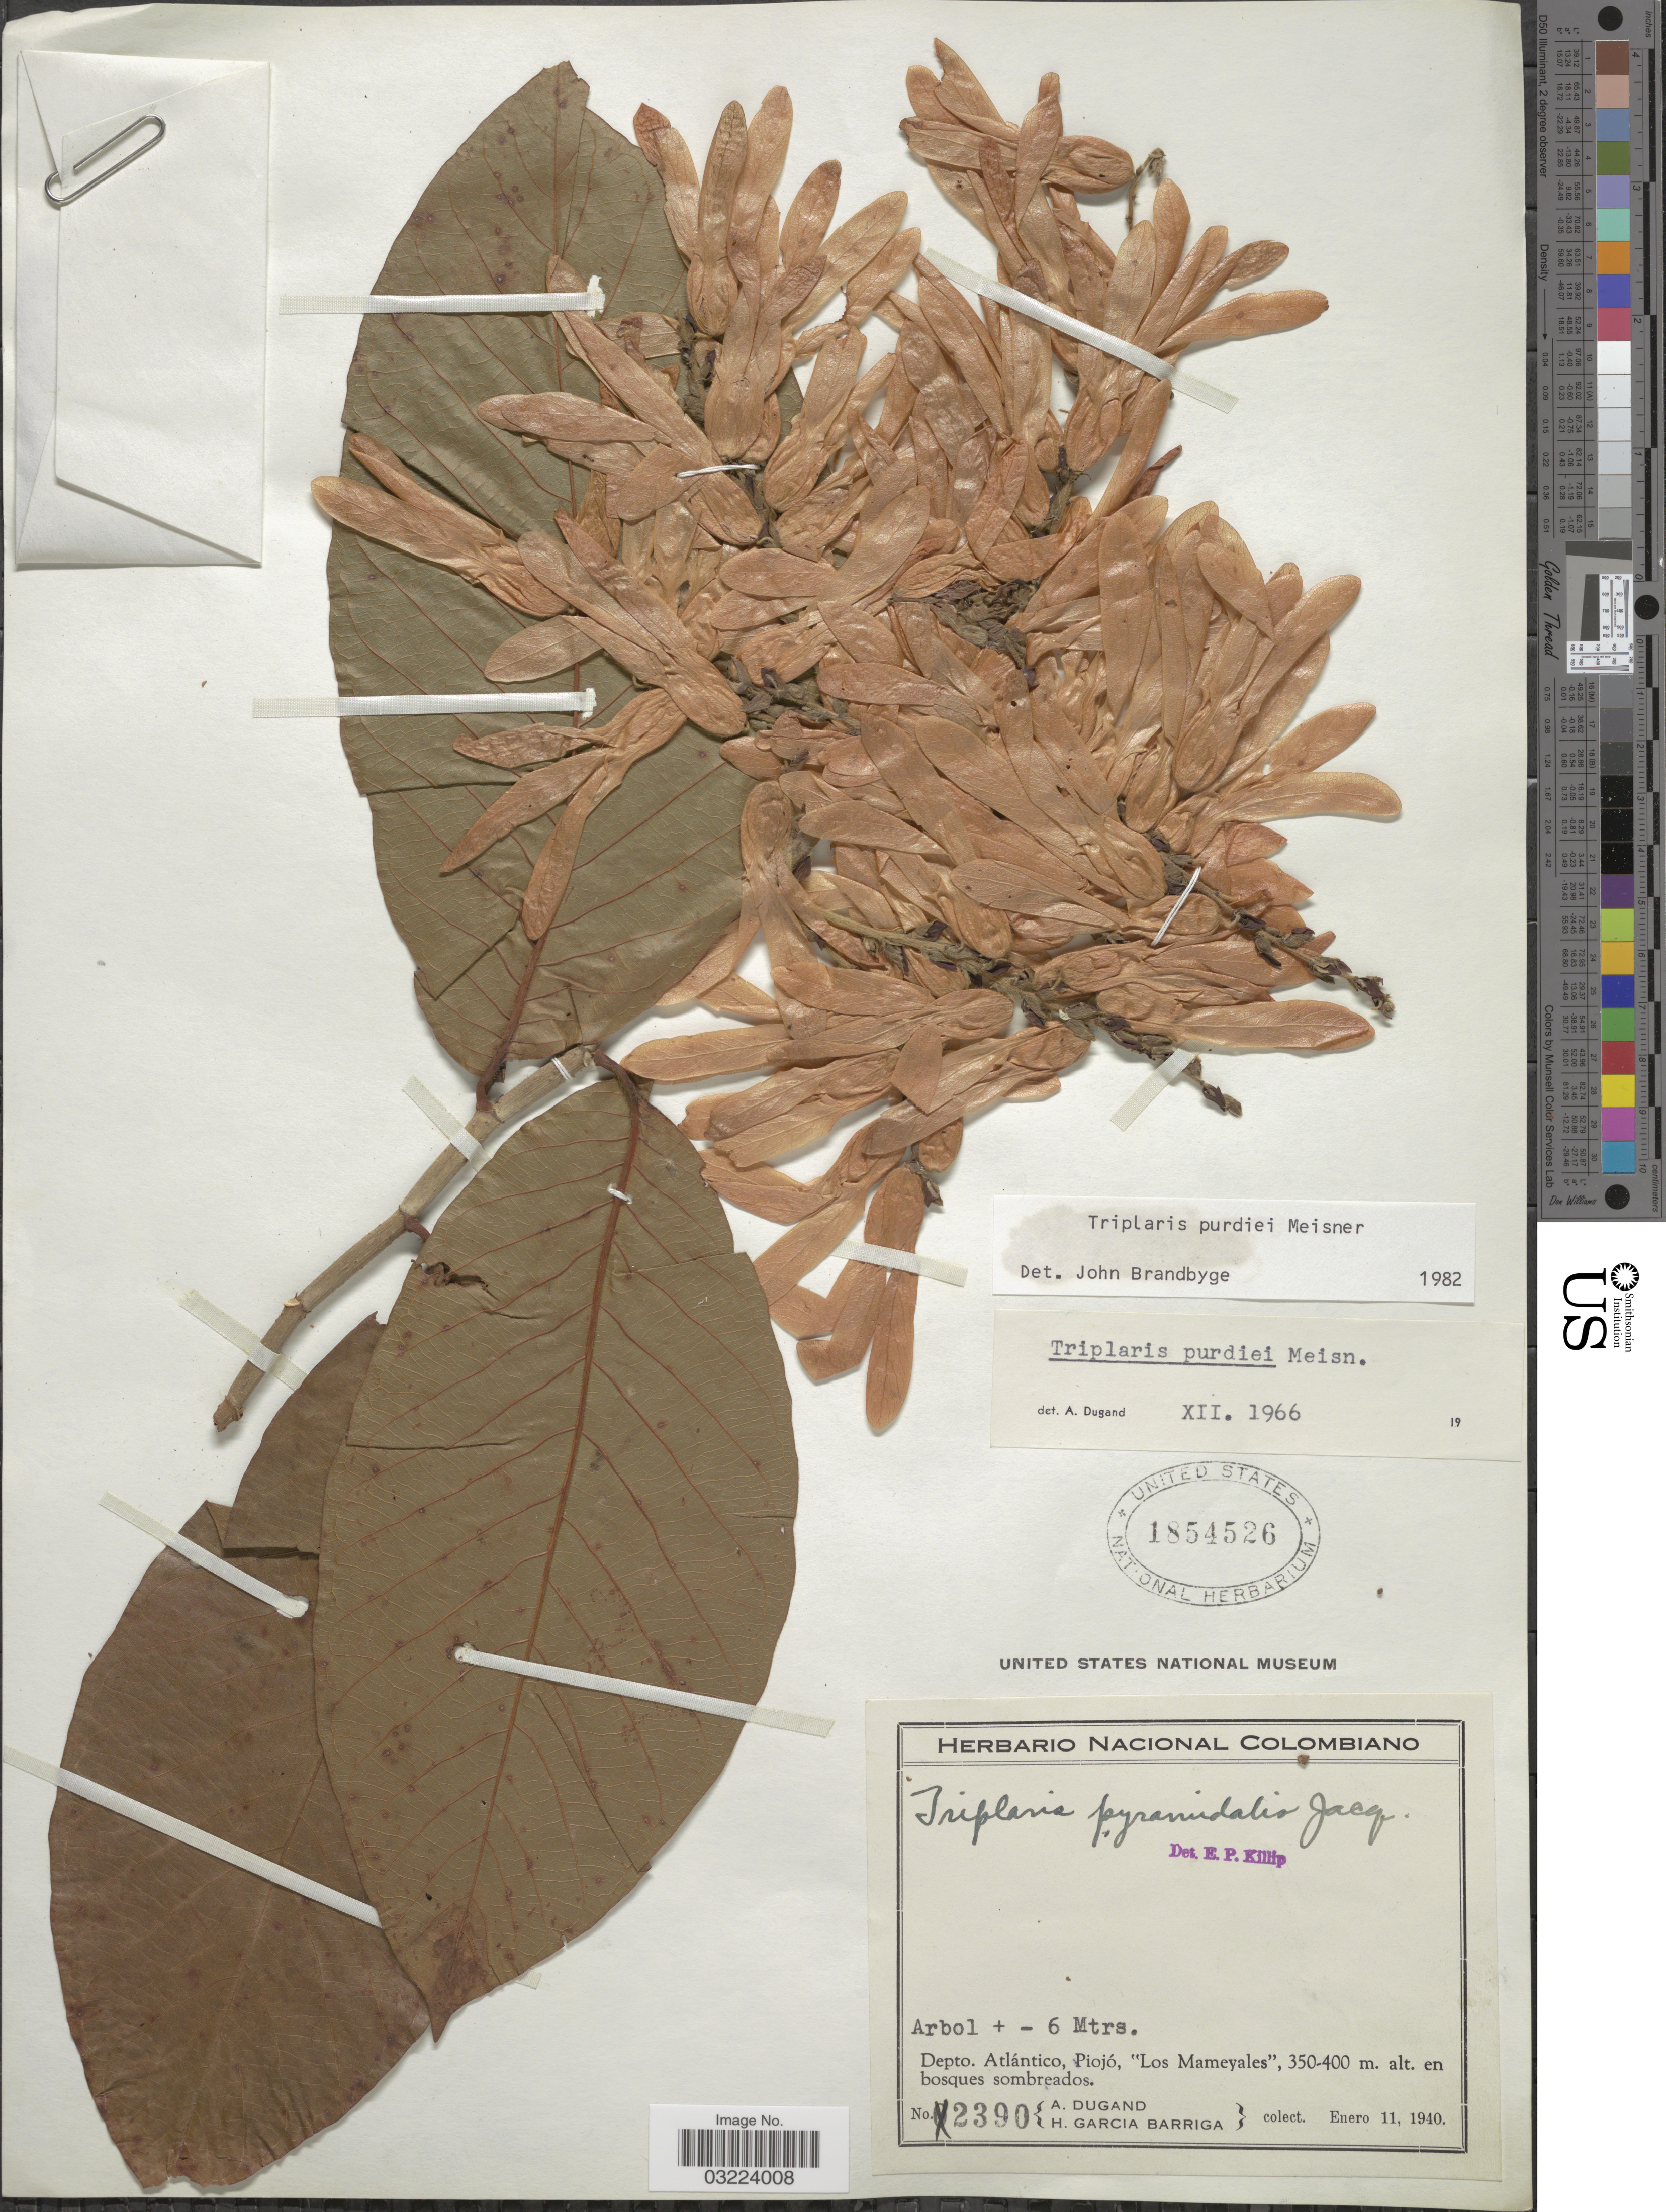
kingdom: Plantae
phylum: Tracheophyta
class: Magnoliopsida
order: Caryophyllales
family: Polygonaceae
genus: Triplaris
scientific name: Triplaris purdiei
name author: Meisn.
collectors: A. Dugand & H. García Barriga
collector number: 2390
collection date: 1940-01-11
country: Colombia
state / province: Atlántico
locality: Depto. Atlántico, Piojó, "Los Mameyales".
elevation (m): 350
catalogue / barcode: US 1854526